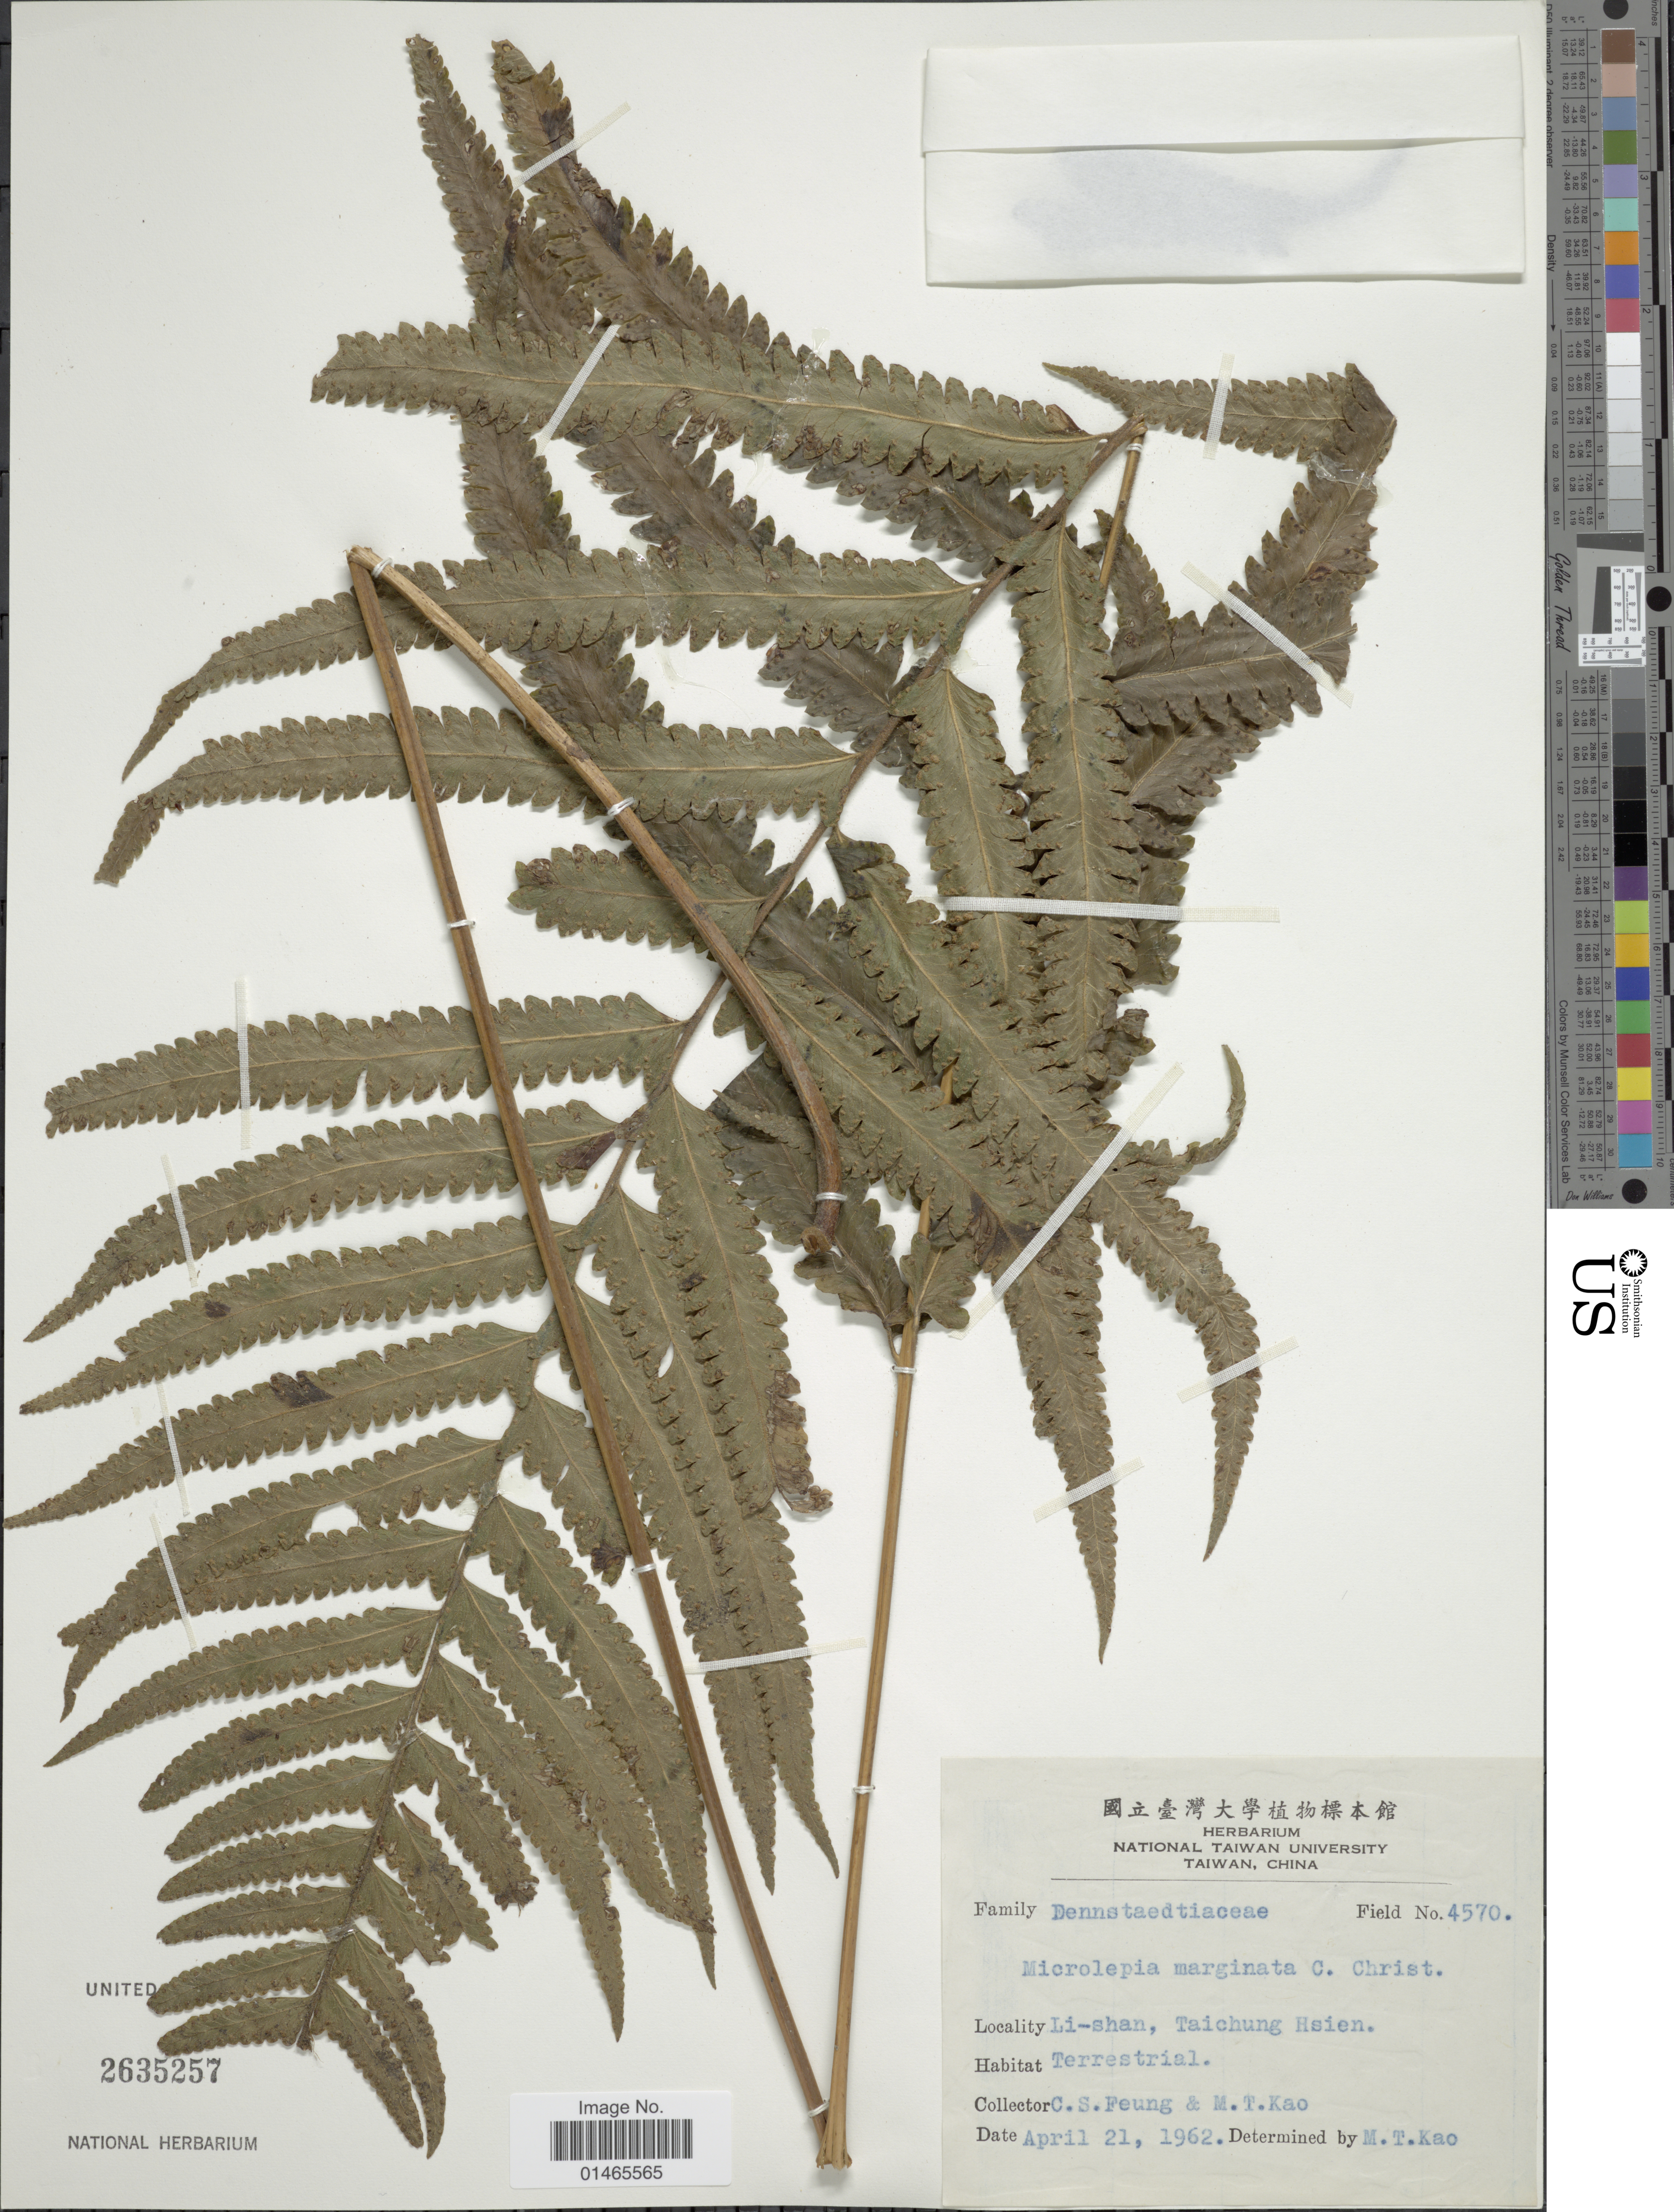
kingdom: Plantae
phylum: Tracheophyta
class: Polypodiopsida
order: Polypodiales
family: Dennstaedtiaceae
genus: Microlepia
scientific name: Microlepia marginata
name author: (Houtt.) C. Chr.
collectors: C. Feung & M. T. Kao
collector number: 4570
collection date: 1962-04-21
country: Taiwan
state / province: Taichung City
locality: Li-shan, Taichung Hsien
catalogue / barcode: US 2635257